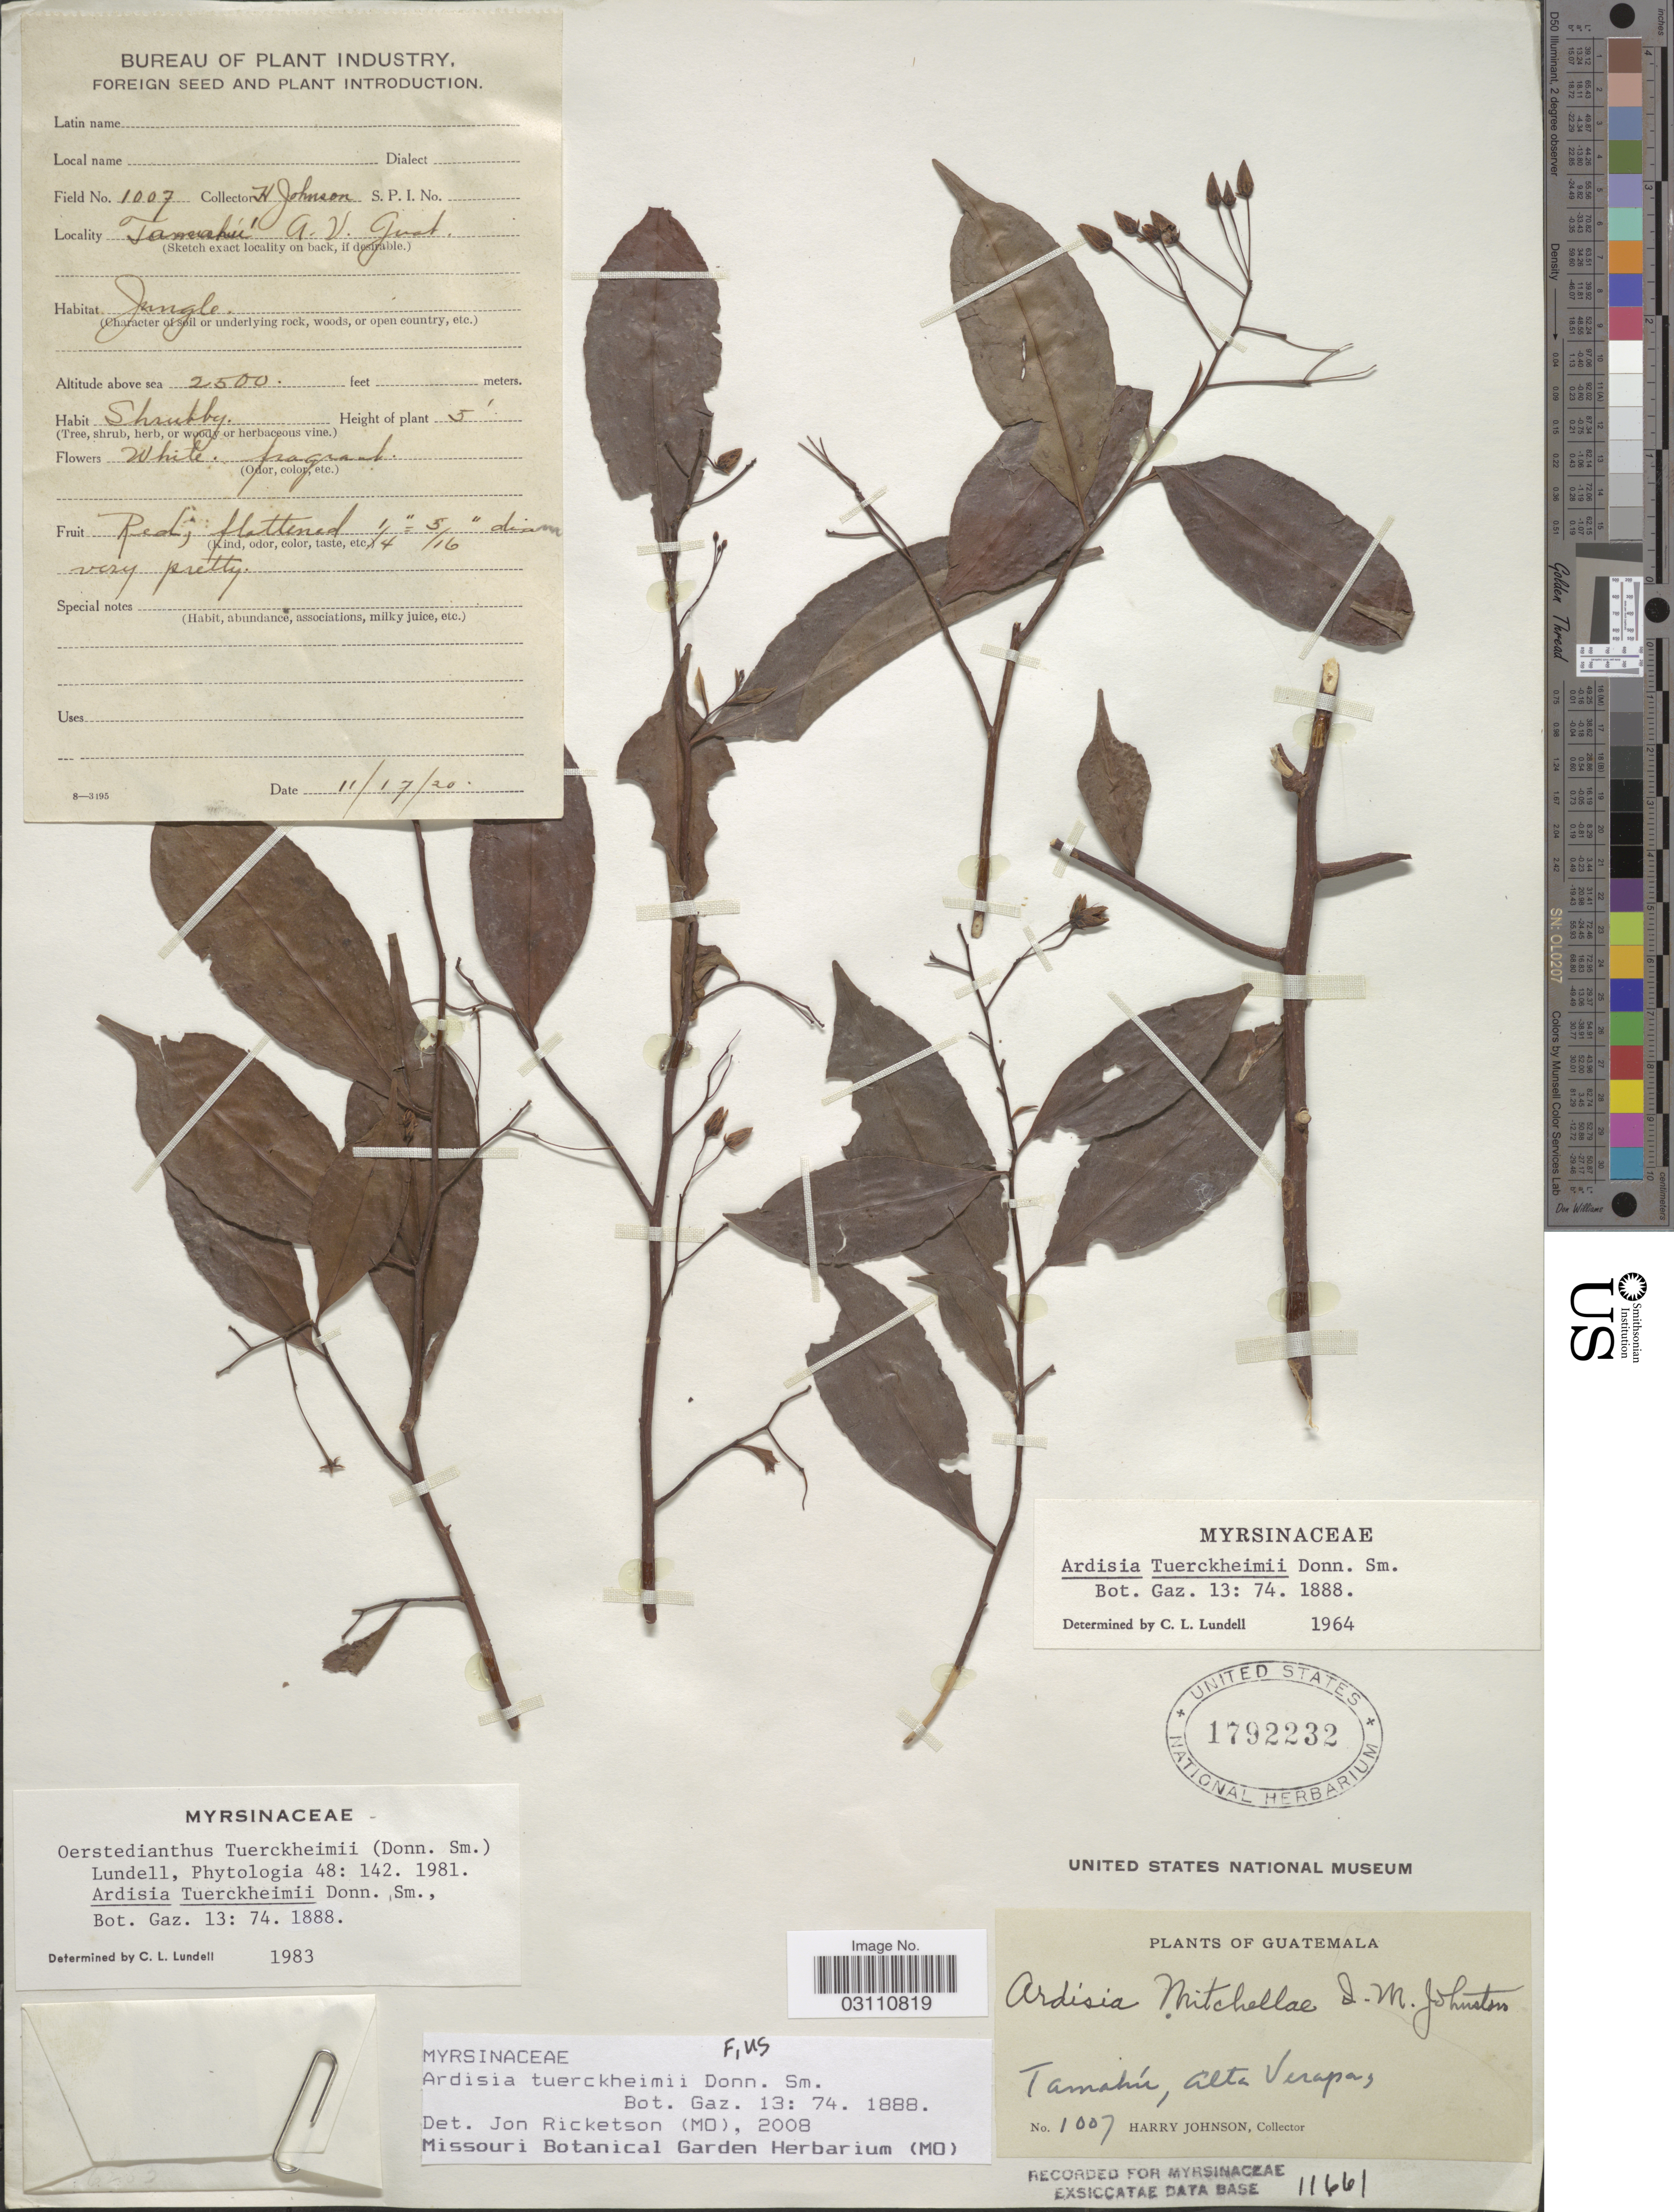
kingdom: Plantae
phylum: Tracheophyta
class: Magnoliopsida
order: Ericales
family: Primulaceae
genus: Ardisia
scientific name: Ardisia tuerckheimii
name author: Donn. Sm.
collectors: H. Johnson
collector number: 1007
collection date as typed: Transcribed d/m/y: 17/11/20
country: Guatemala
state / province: Alta Verapaz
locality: Tamahú. A. V. Guat.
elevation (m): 762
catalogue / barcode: US 1792232